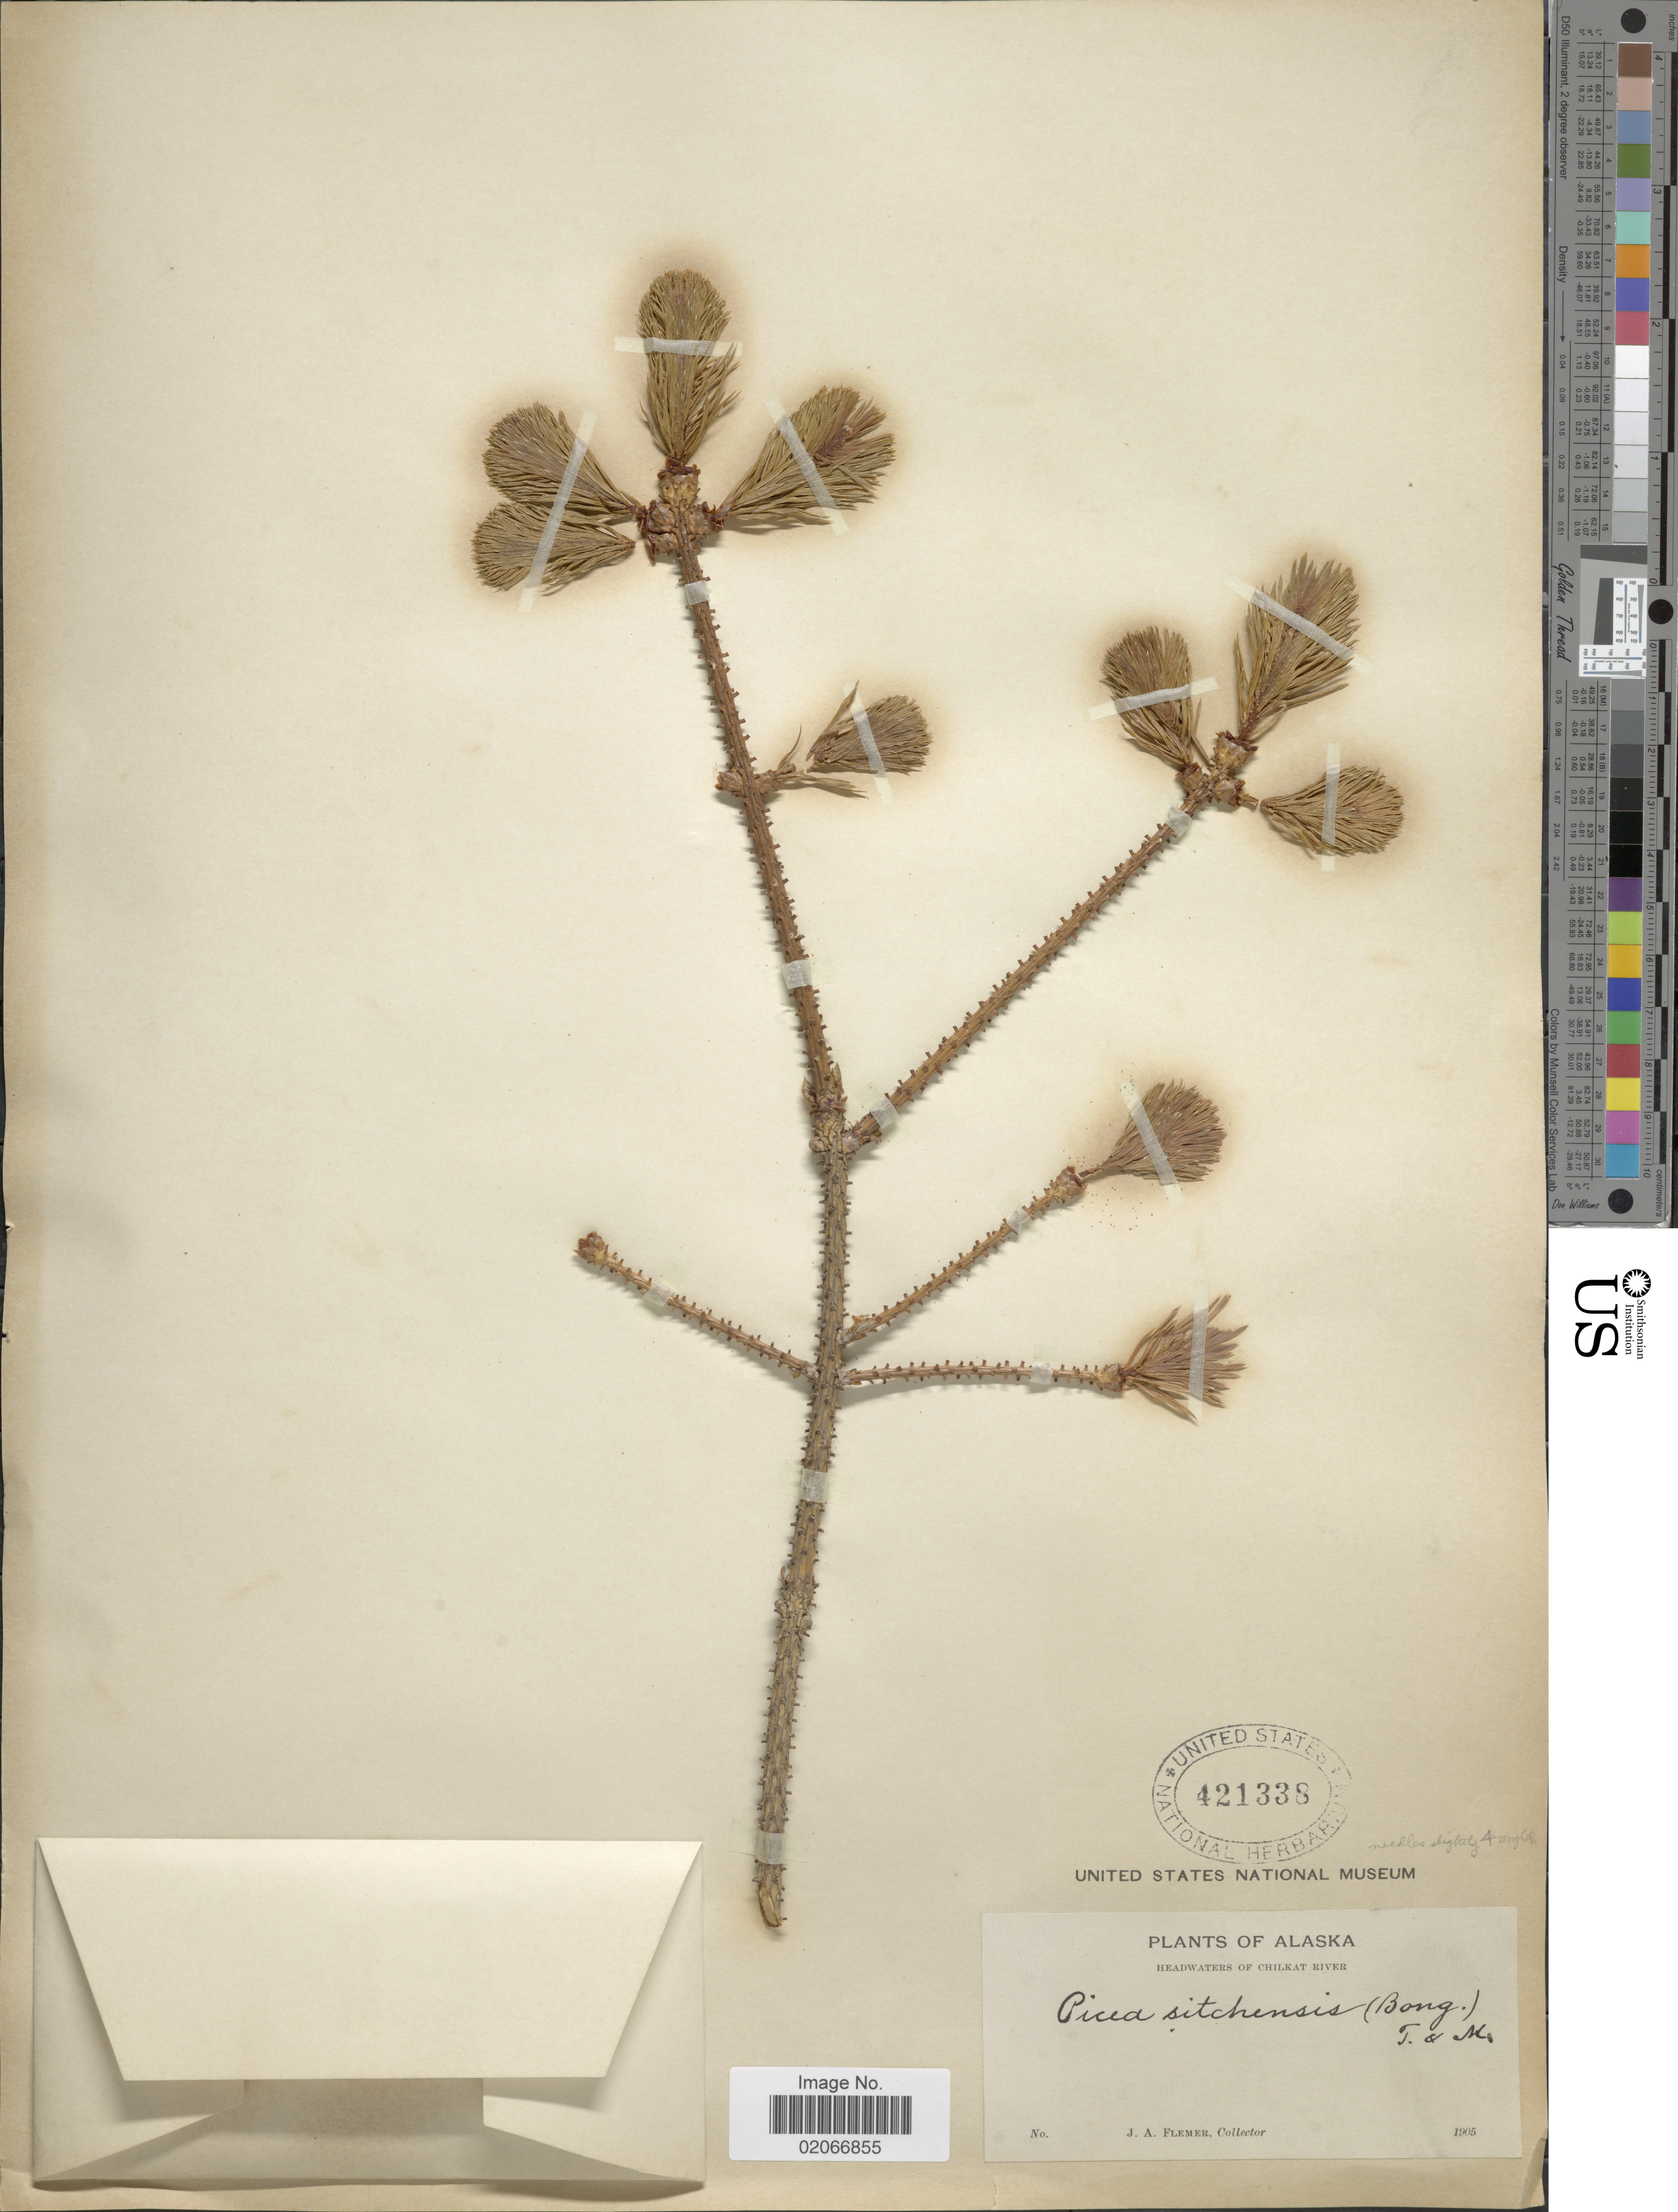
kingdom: Plantae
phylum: Tracheophyta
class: Pinopsida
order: Pinales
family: Pinaceae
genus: Picea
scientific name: Picea sitchensis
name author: (Bong.) Carrière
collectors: J. Flemer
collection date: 1905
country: United States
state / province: Alaska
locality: Headwaters of Chilkat River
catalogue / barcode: US 421338